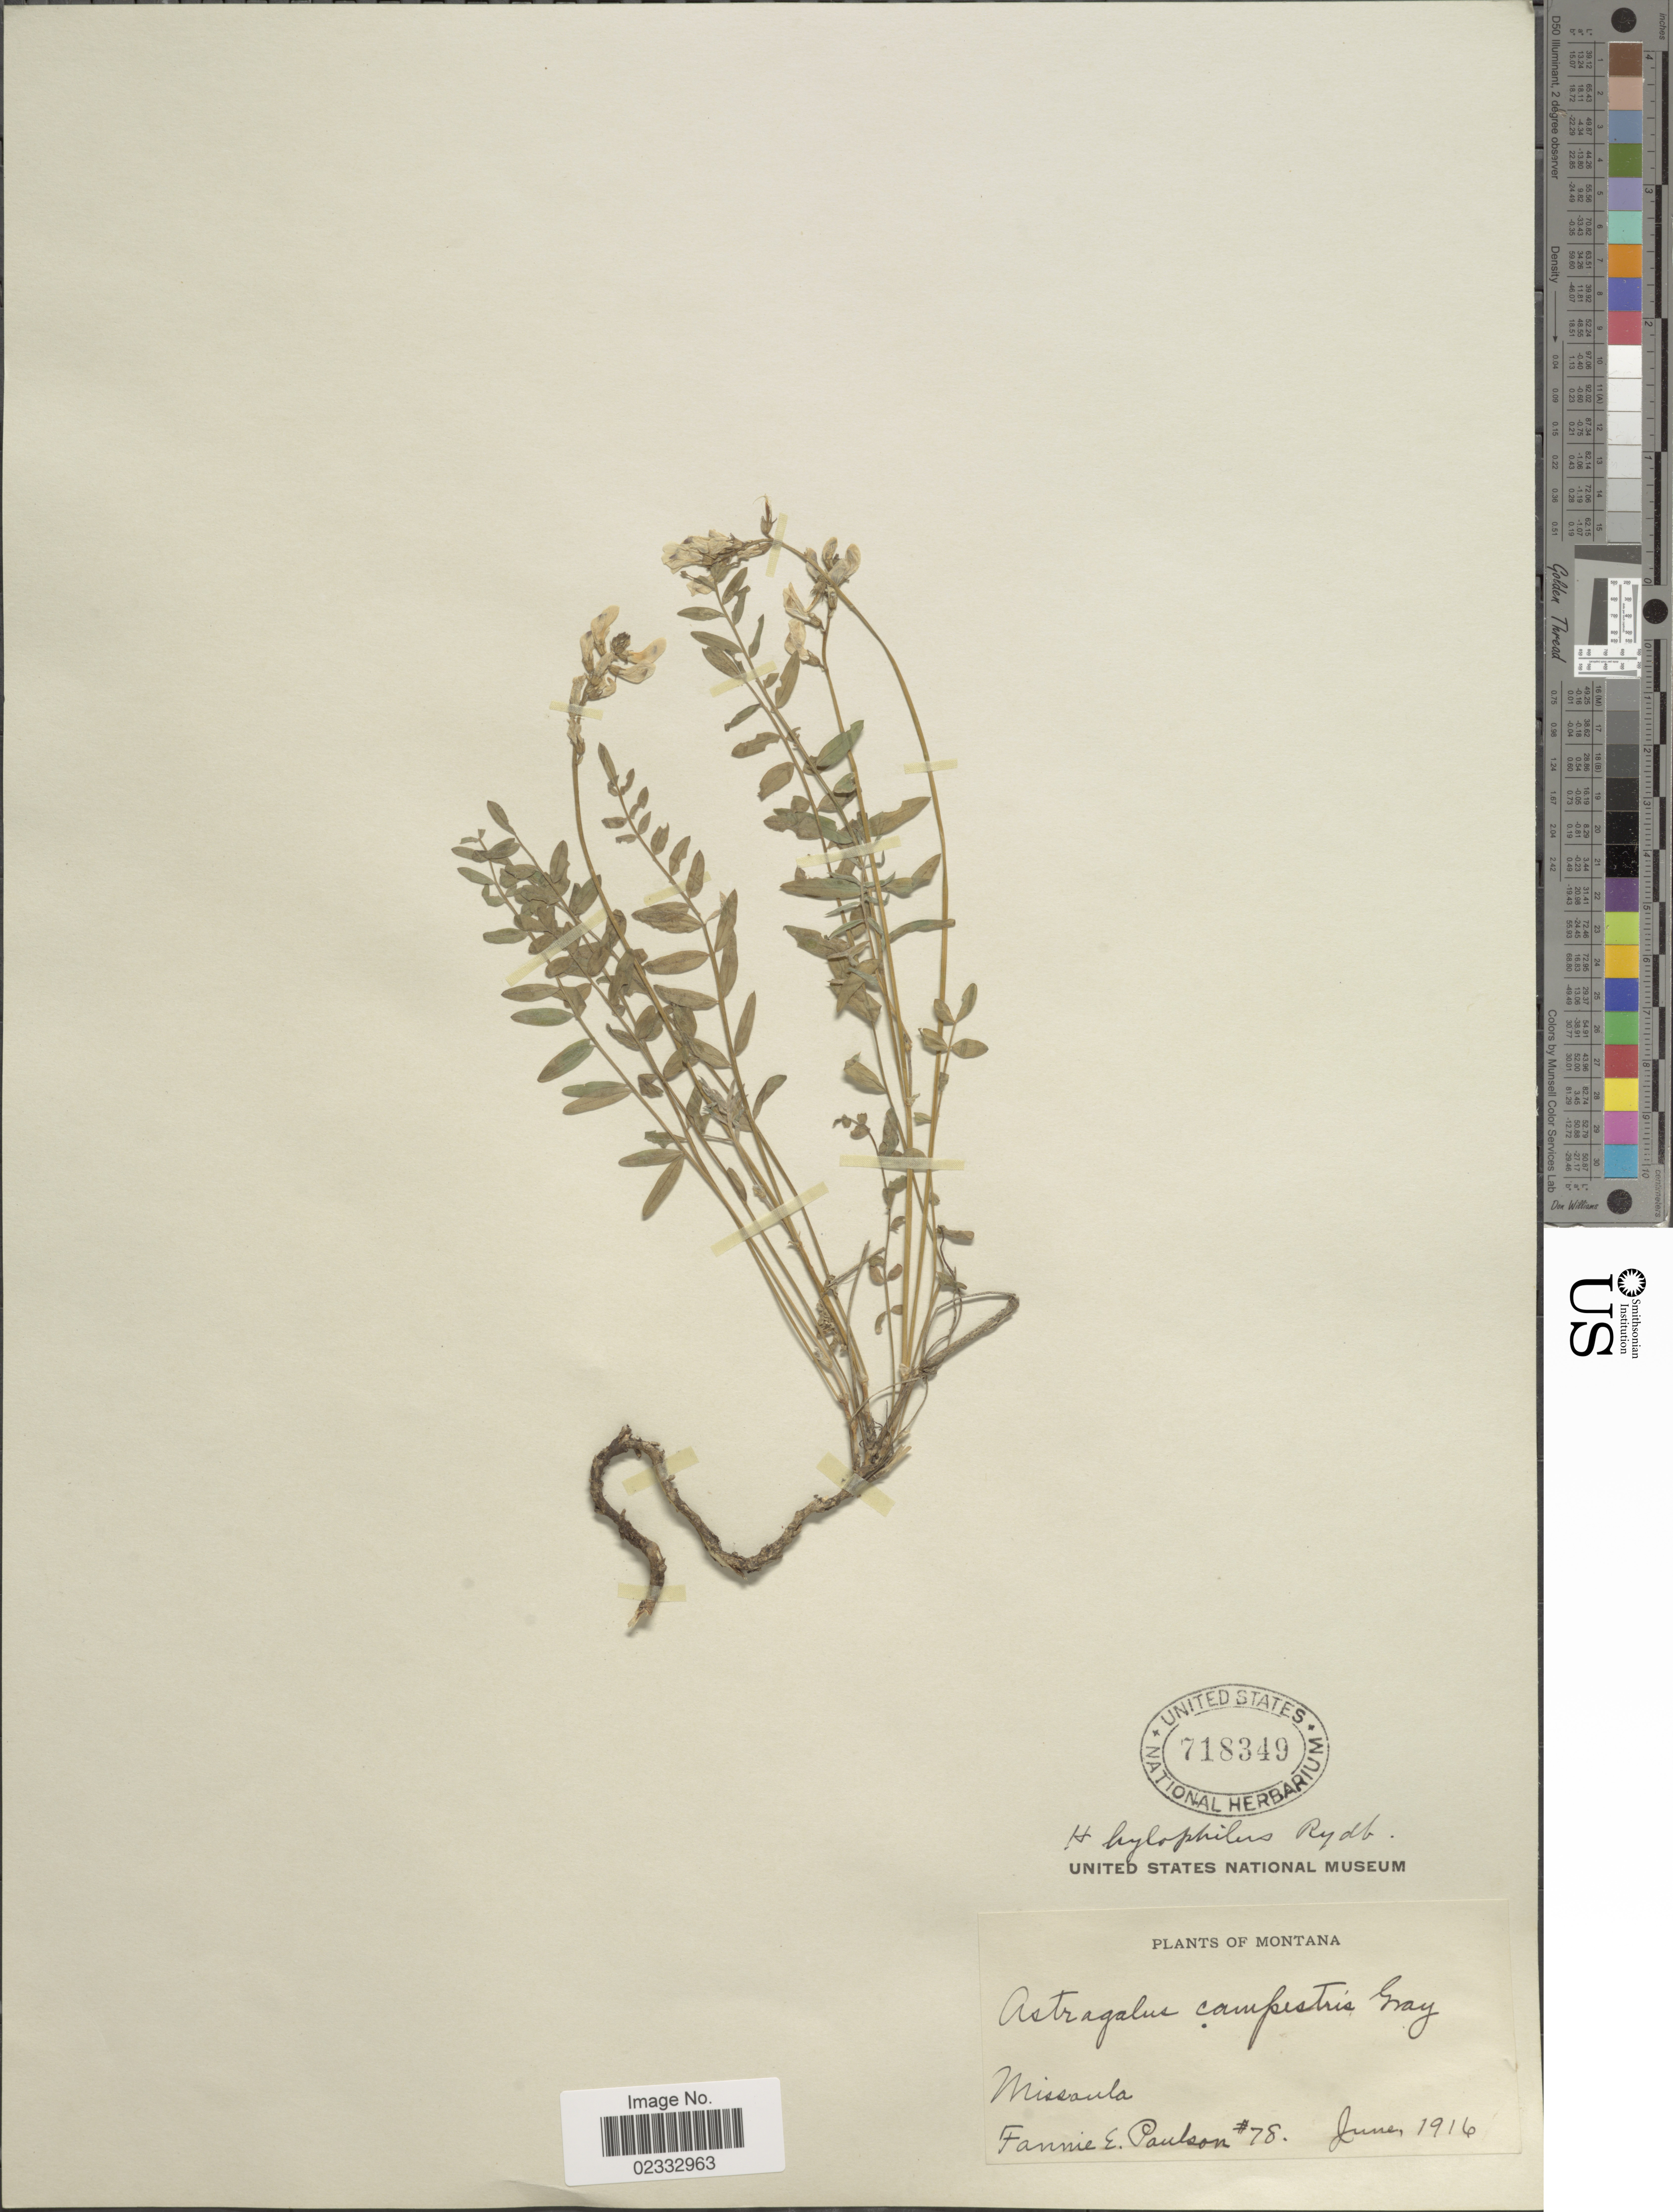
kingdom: Plantae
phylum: Tracheophyta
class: Magnoliopsida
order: Fabales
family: Fabaceae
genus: Astragalus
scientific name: Astragalus miser var. hylophilus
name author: (Rydb.) Barneby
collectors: F. Paulson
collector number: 78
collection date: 1916-06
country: United States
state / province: Montana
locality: Missaula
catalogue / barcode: US 718349